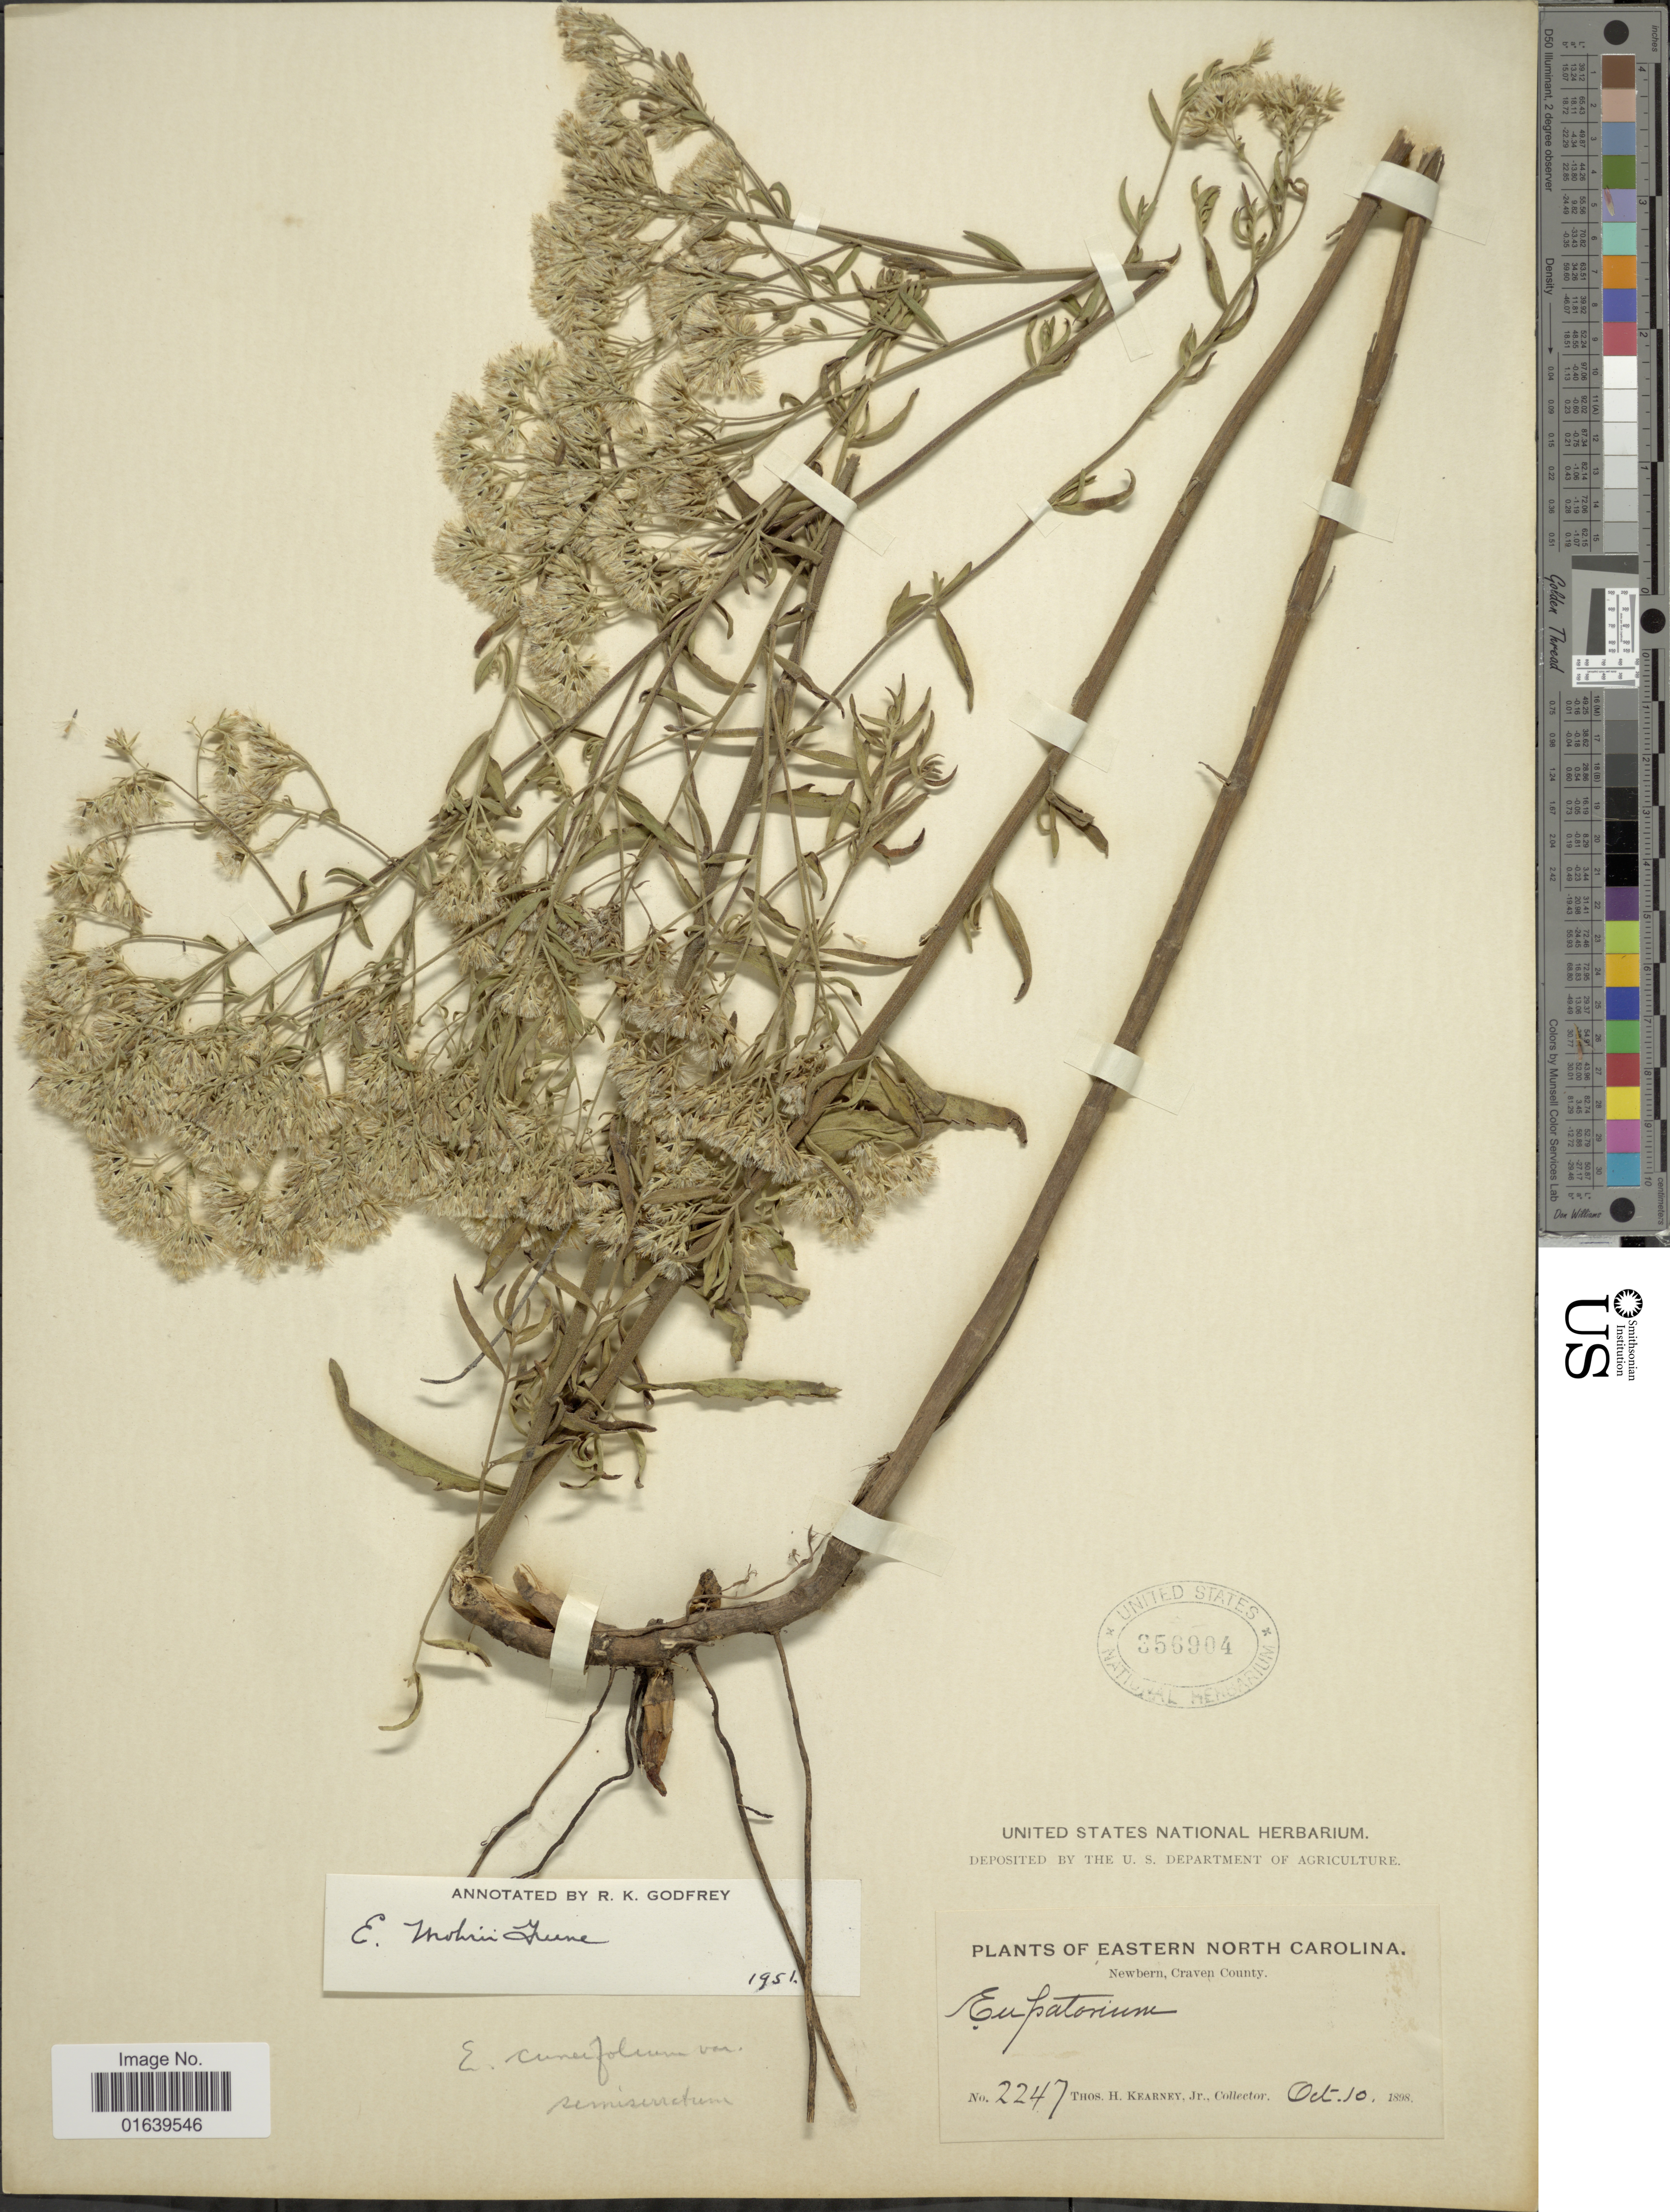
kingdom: Plantae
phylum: Tracheophyta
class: Magnoliopsida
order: Asterales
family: Asteraceae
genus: Eupatorium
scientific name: Eupatorium mohrii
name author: Greene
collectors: T. H. Kearney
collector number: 2247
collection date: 1898-10-10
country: United States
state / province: North Carolina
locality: Eastern North Carolina, Newbern, Craven County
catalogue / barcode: US 356904